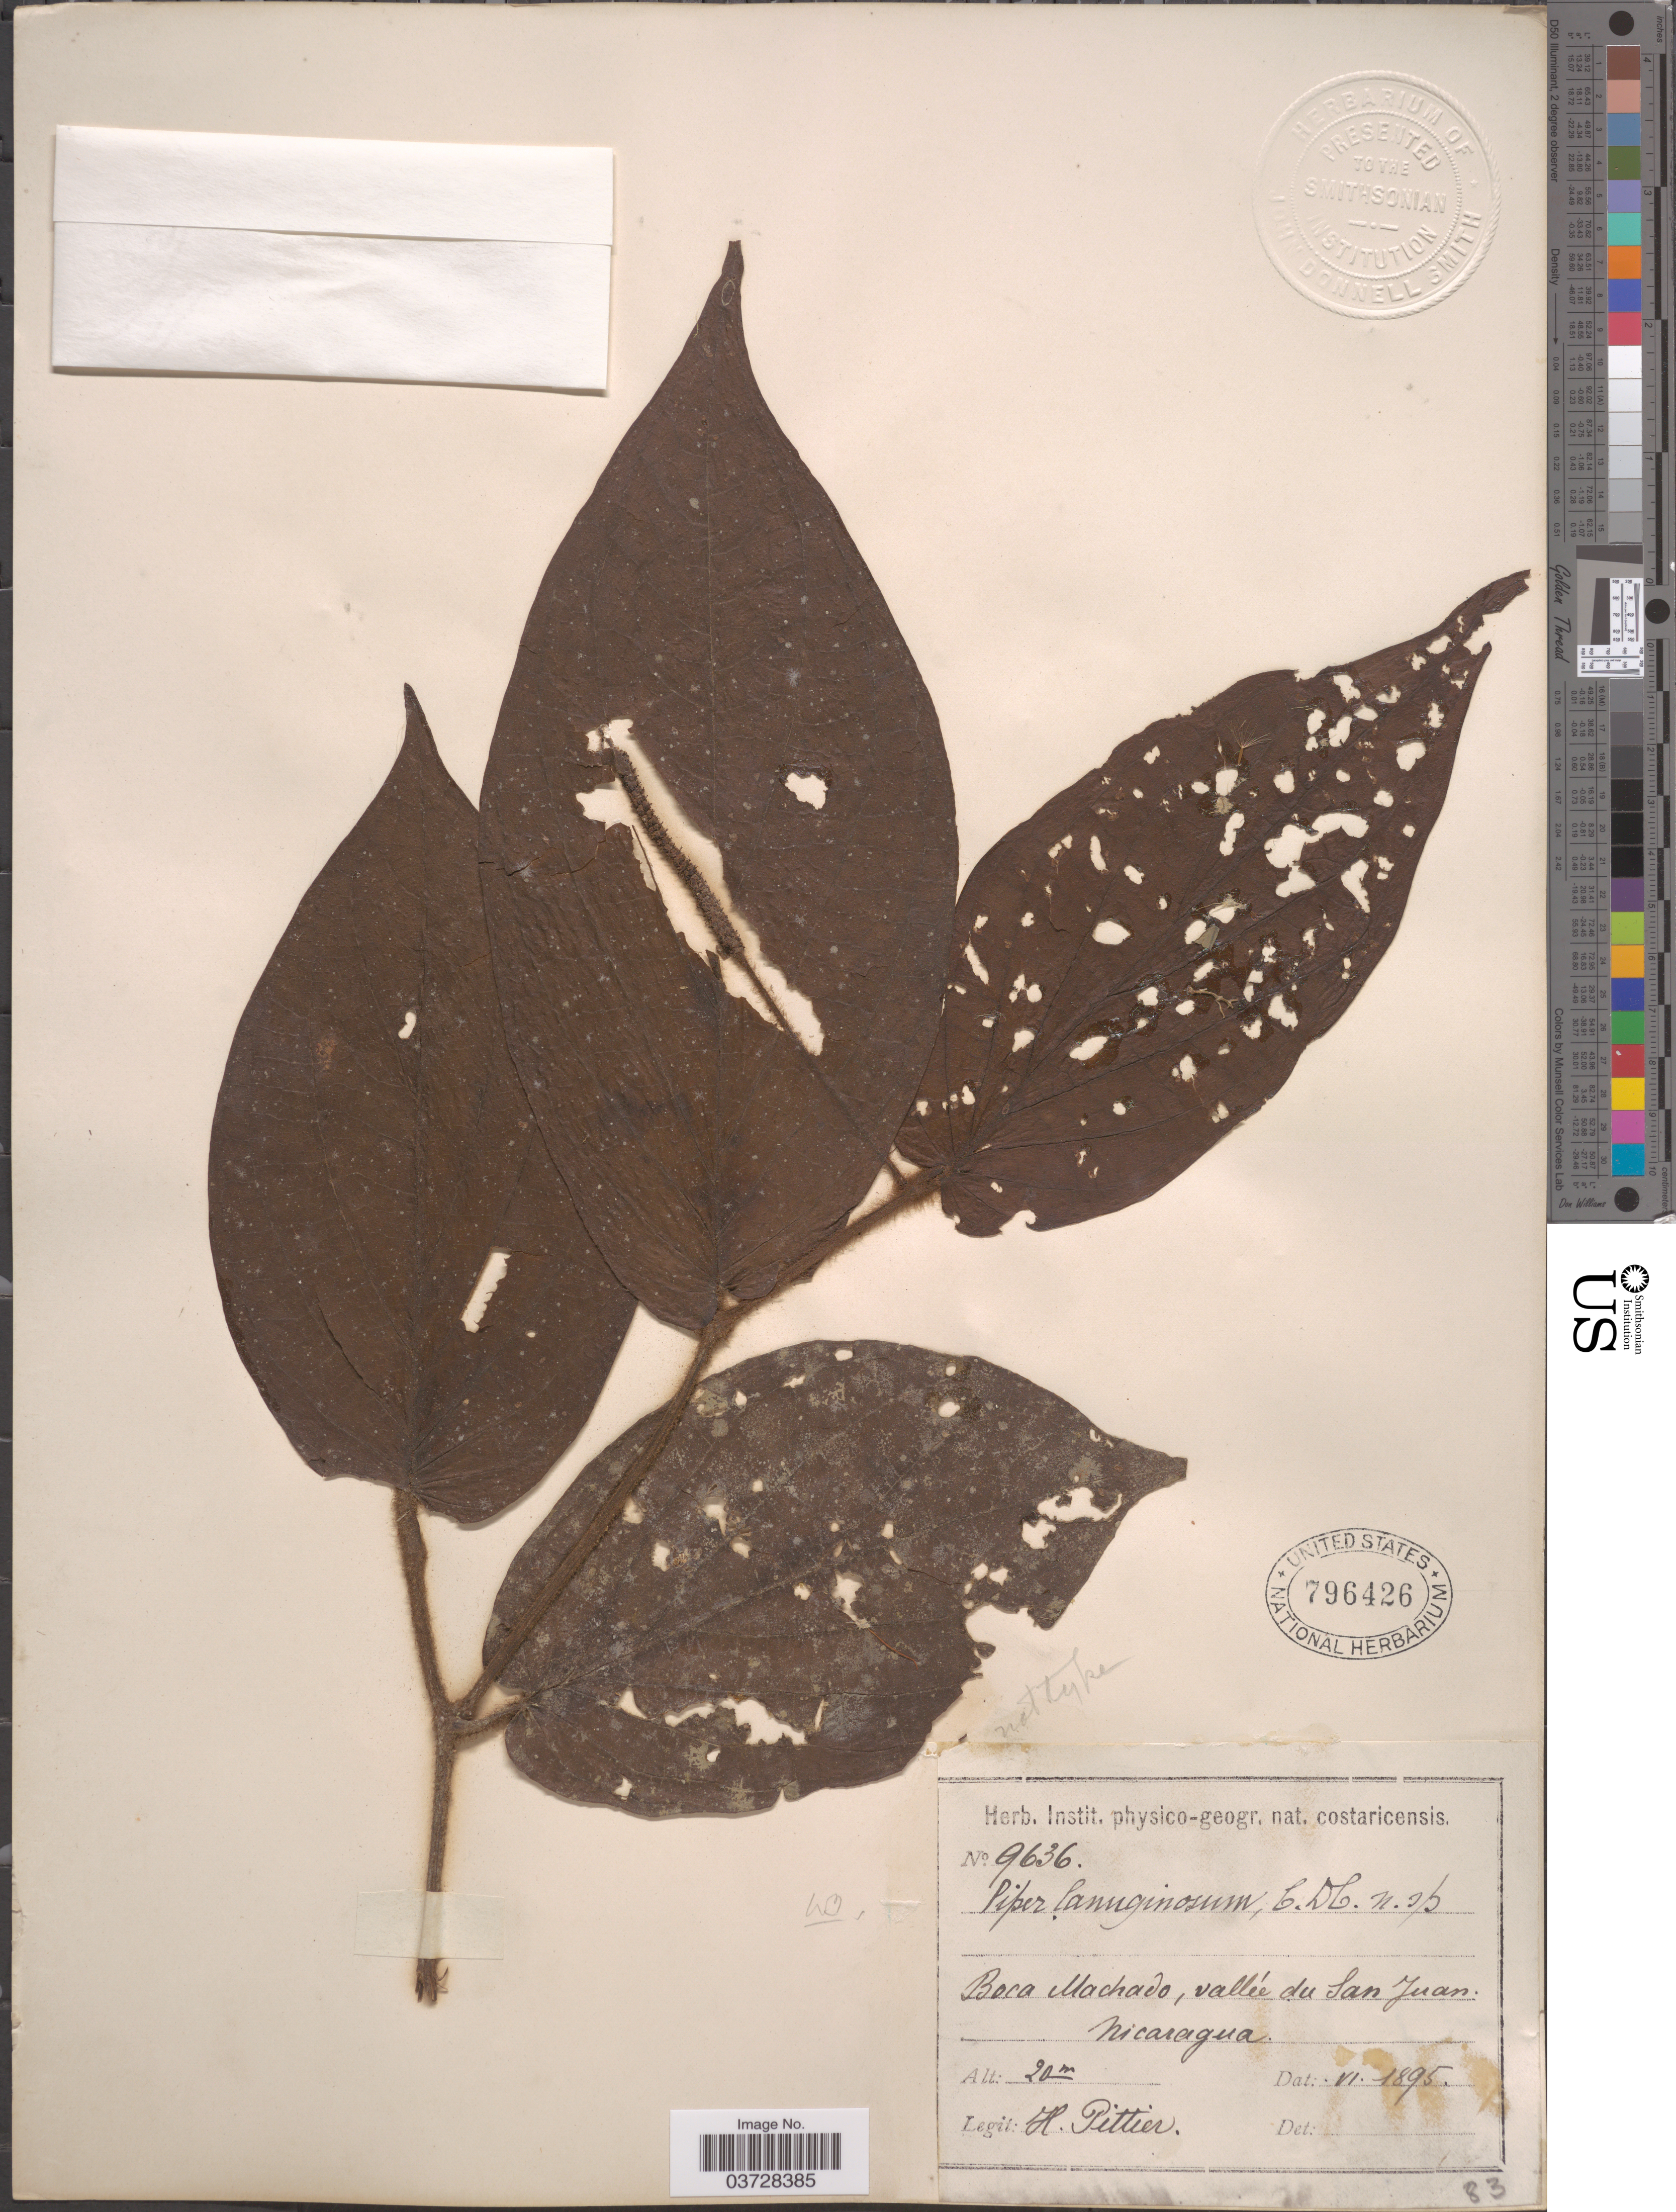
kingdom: Plantae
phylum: Tracheophyta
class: Magnoliopsida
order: Piperales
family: Piperaceae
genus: Piper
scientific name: Piper lanuginosum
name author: C. DC. in Pittier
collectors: H. F. Pittier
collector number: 9636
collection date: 1895-06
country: Nicaragua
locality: Boca Machado, vallée du San Juan.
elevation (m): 20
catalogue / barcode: US 796426